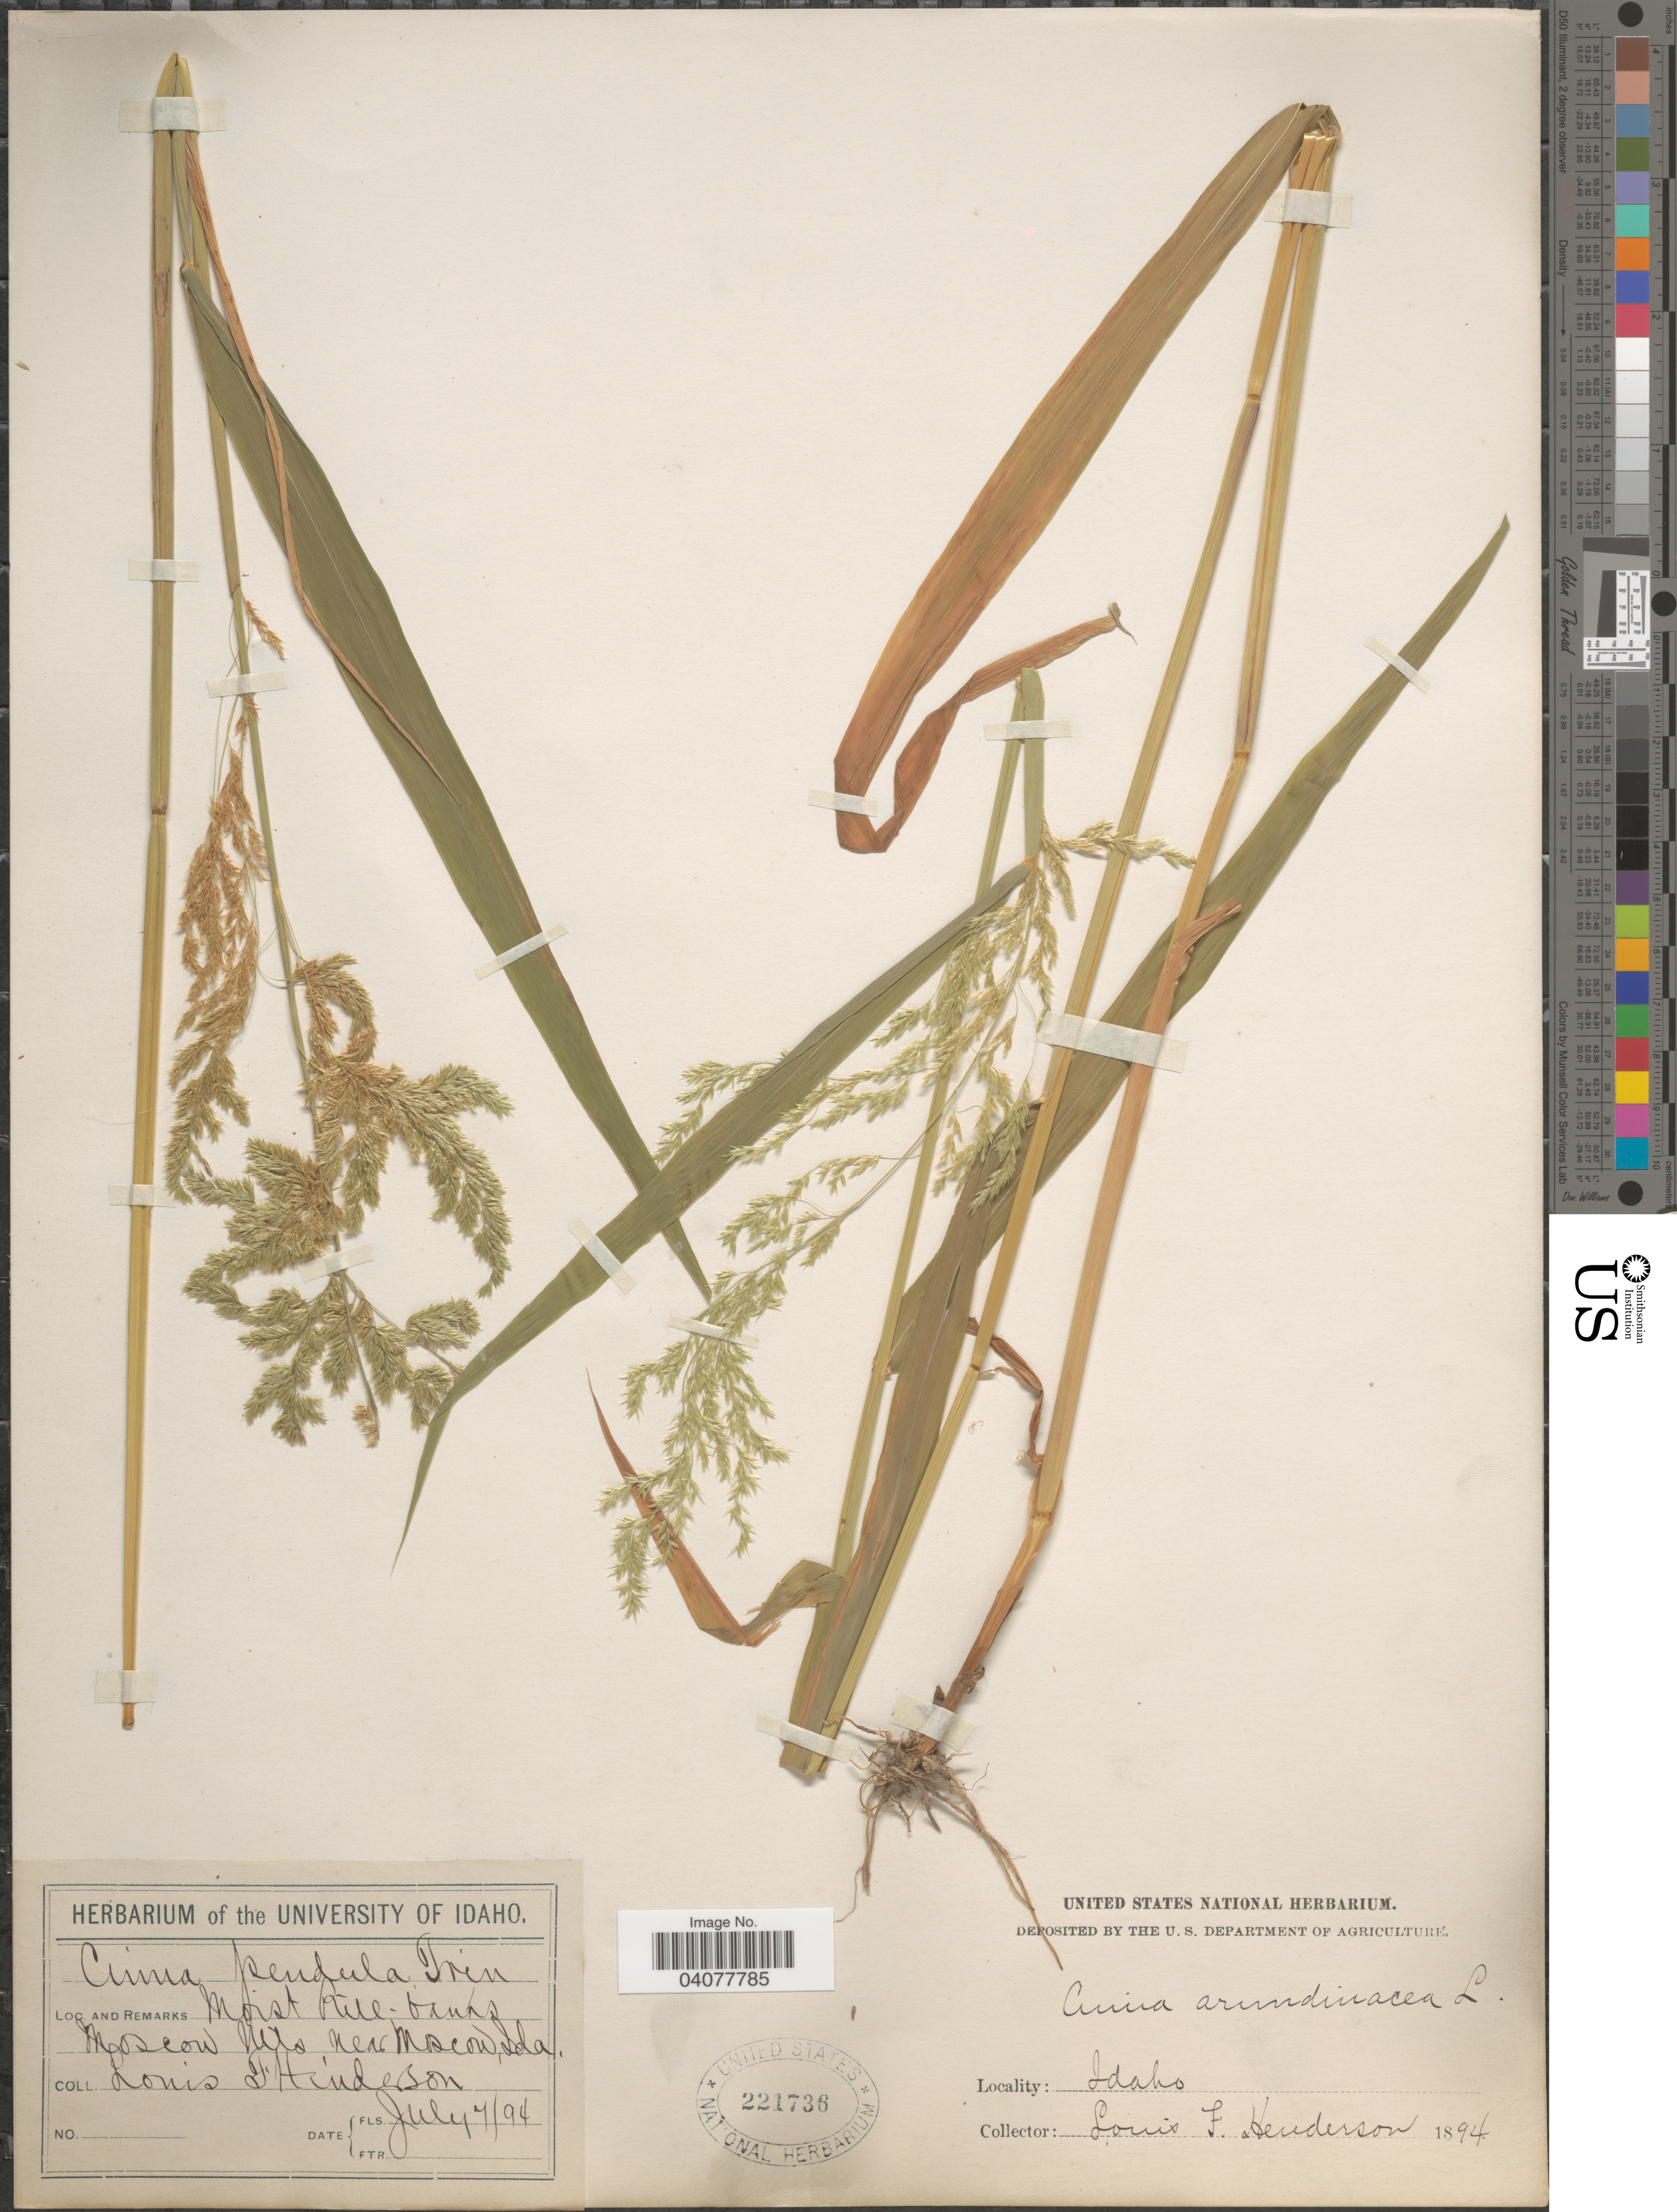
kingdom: Plantae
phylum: Tracheophyta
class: Liliopsida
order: Poales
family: Poaceae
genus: Cinna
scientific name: Cinna latifolia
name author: (Trevir. ex Goeppert) Griseb.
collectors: L. Henderson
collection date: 1894-07-07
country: United States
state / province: Idaho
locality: Moist Hill-banks Moscow Mts., near Moscow.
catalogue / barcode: US 221736